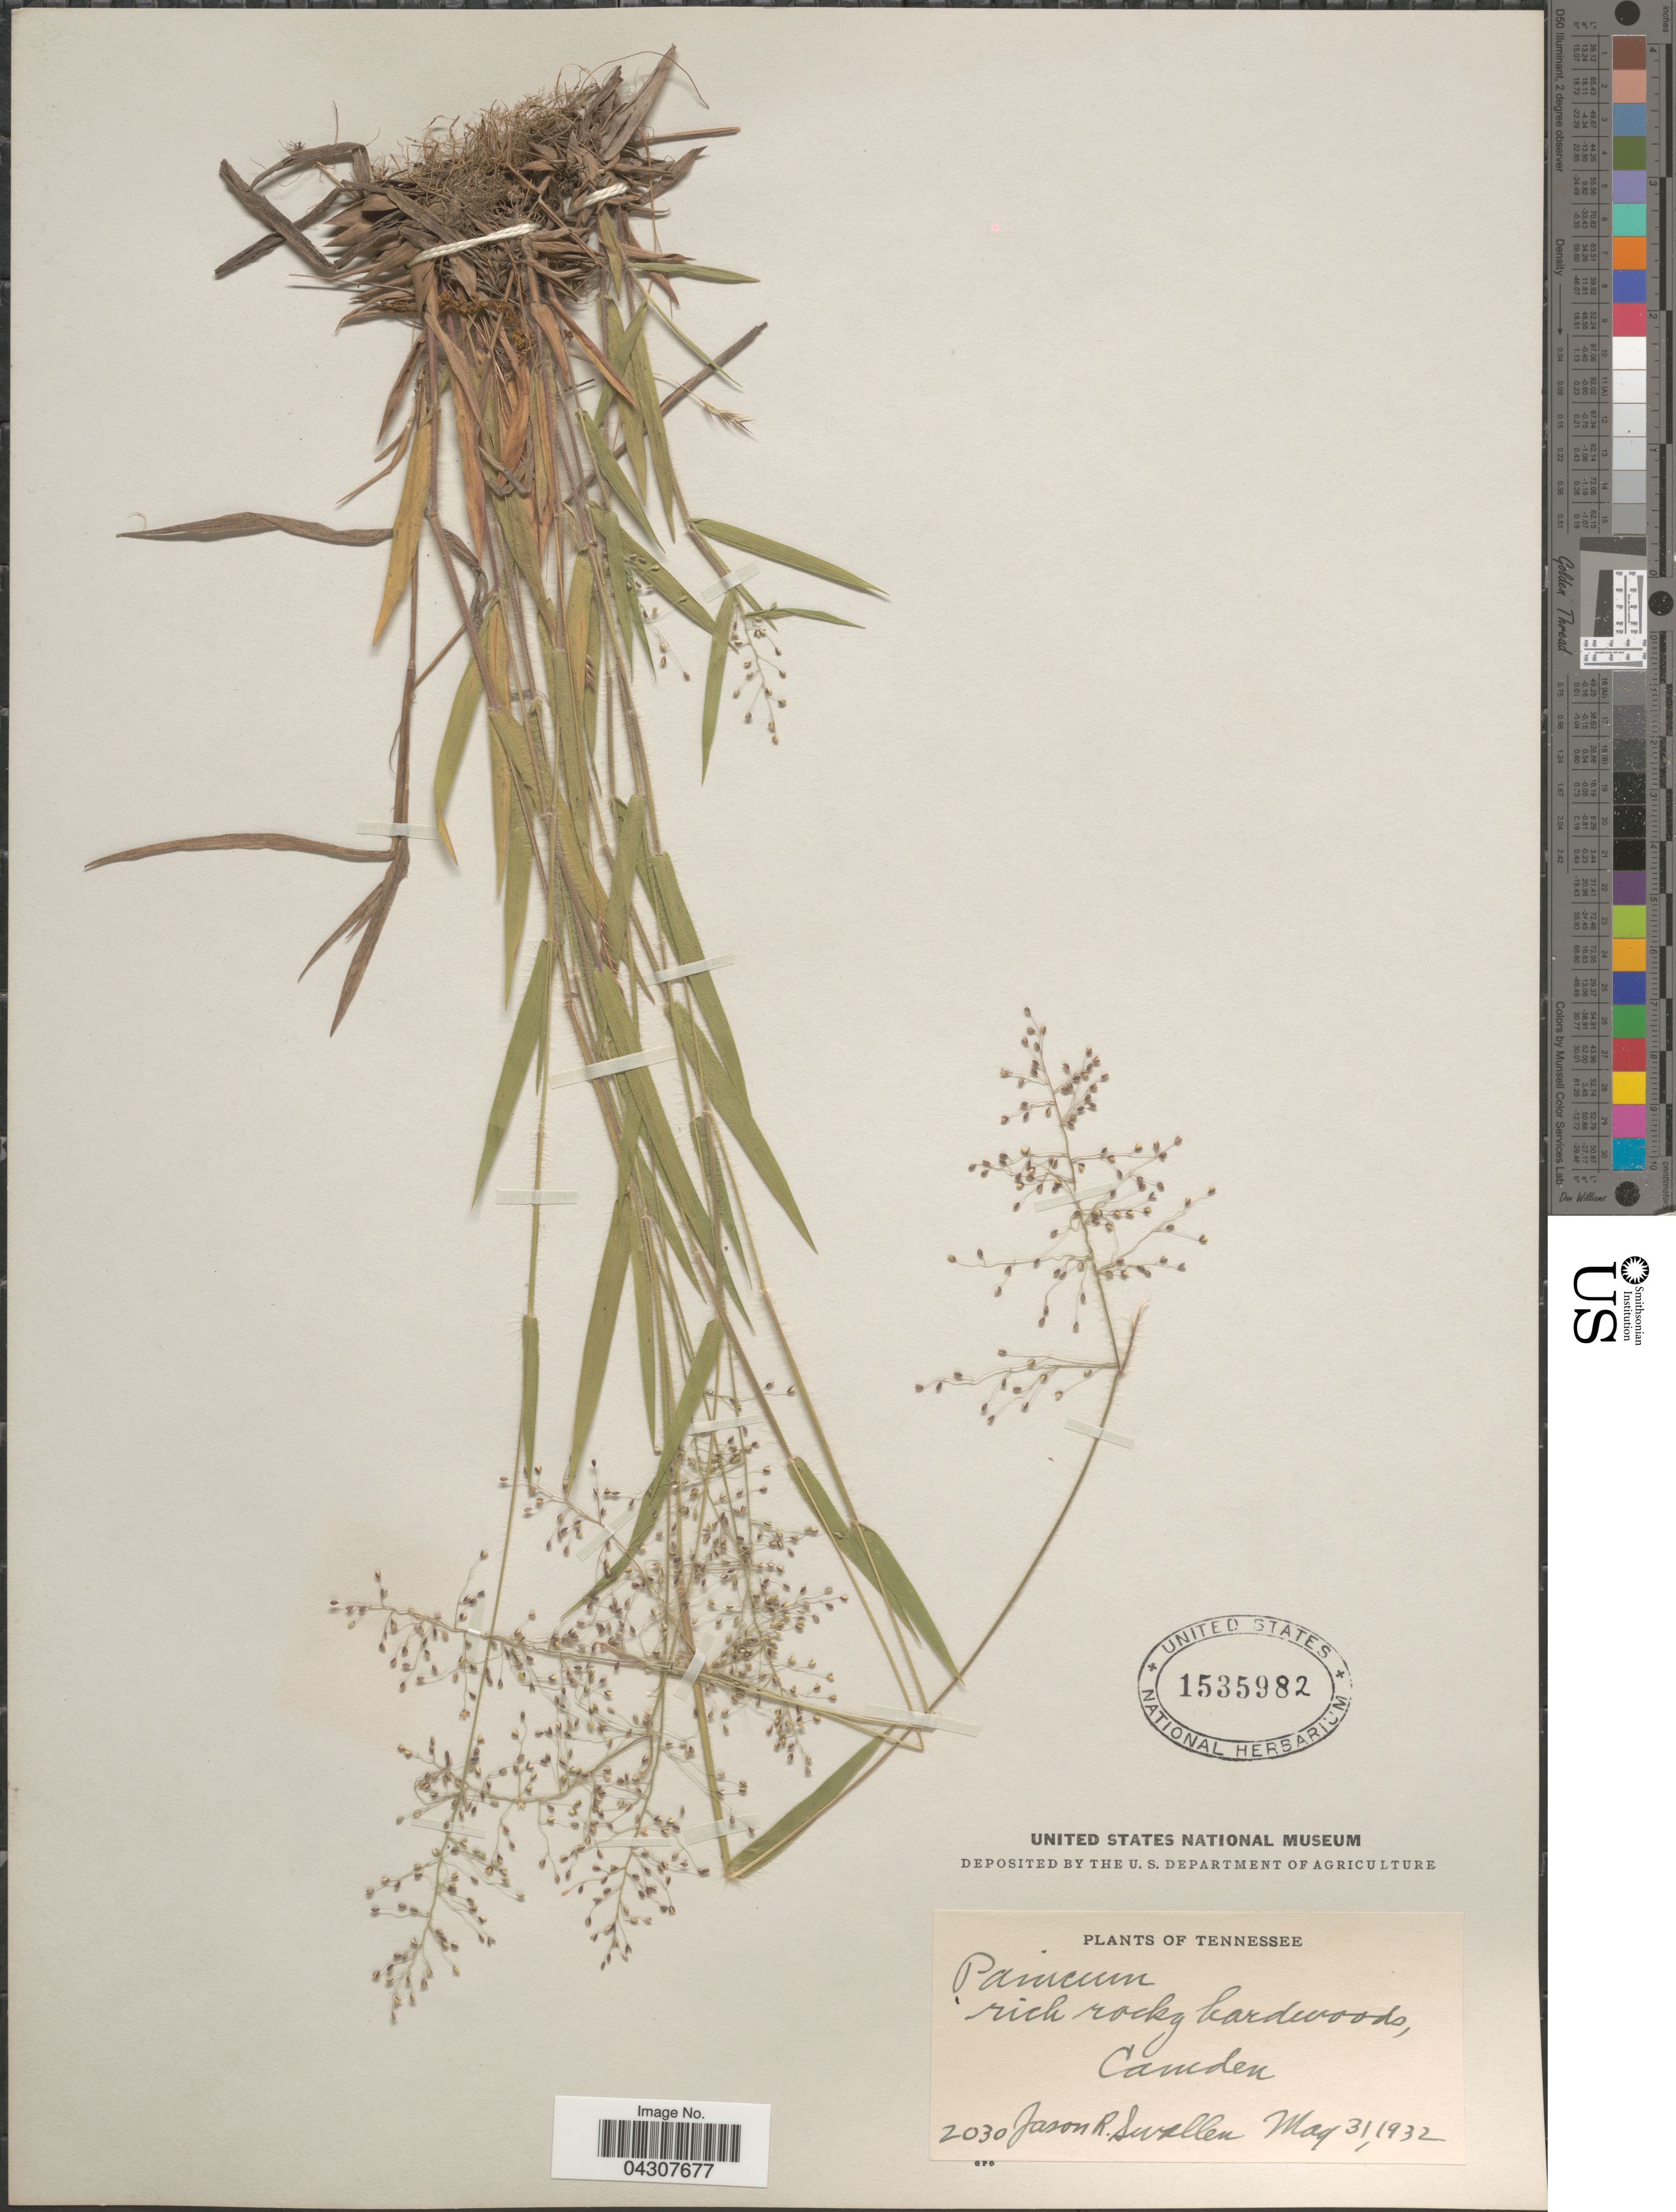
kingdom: Plantae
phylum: Tracheophyta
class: Liliopsida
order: Poales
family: Poaceae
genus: Dichanthelium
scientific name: Dichanthelium acuminatum var. acuminatum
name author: (Sw.) Gould & C.A. Clark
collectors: J. R. Swallen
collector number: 2030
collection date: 1932-05-31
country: United States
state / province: Tennessee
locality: Rich rocky hardwoods, Camden.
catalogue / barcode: US 1535982